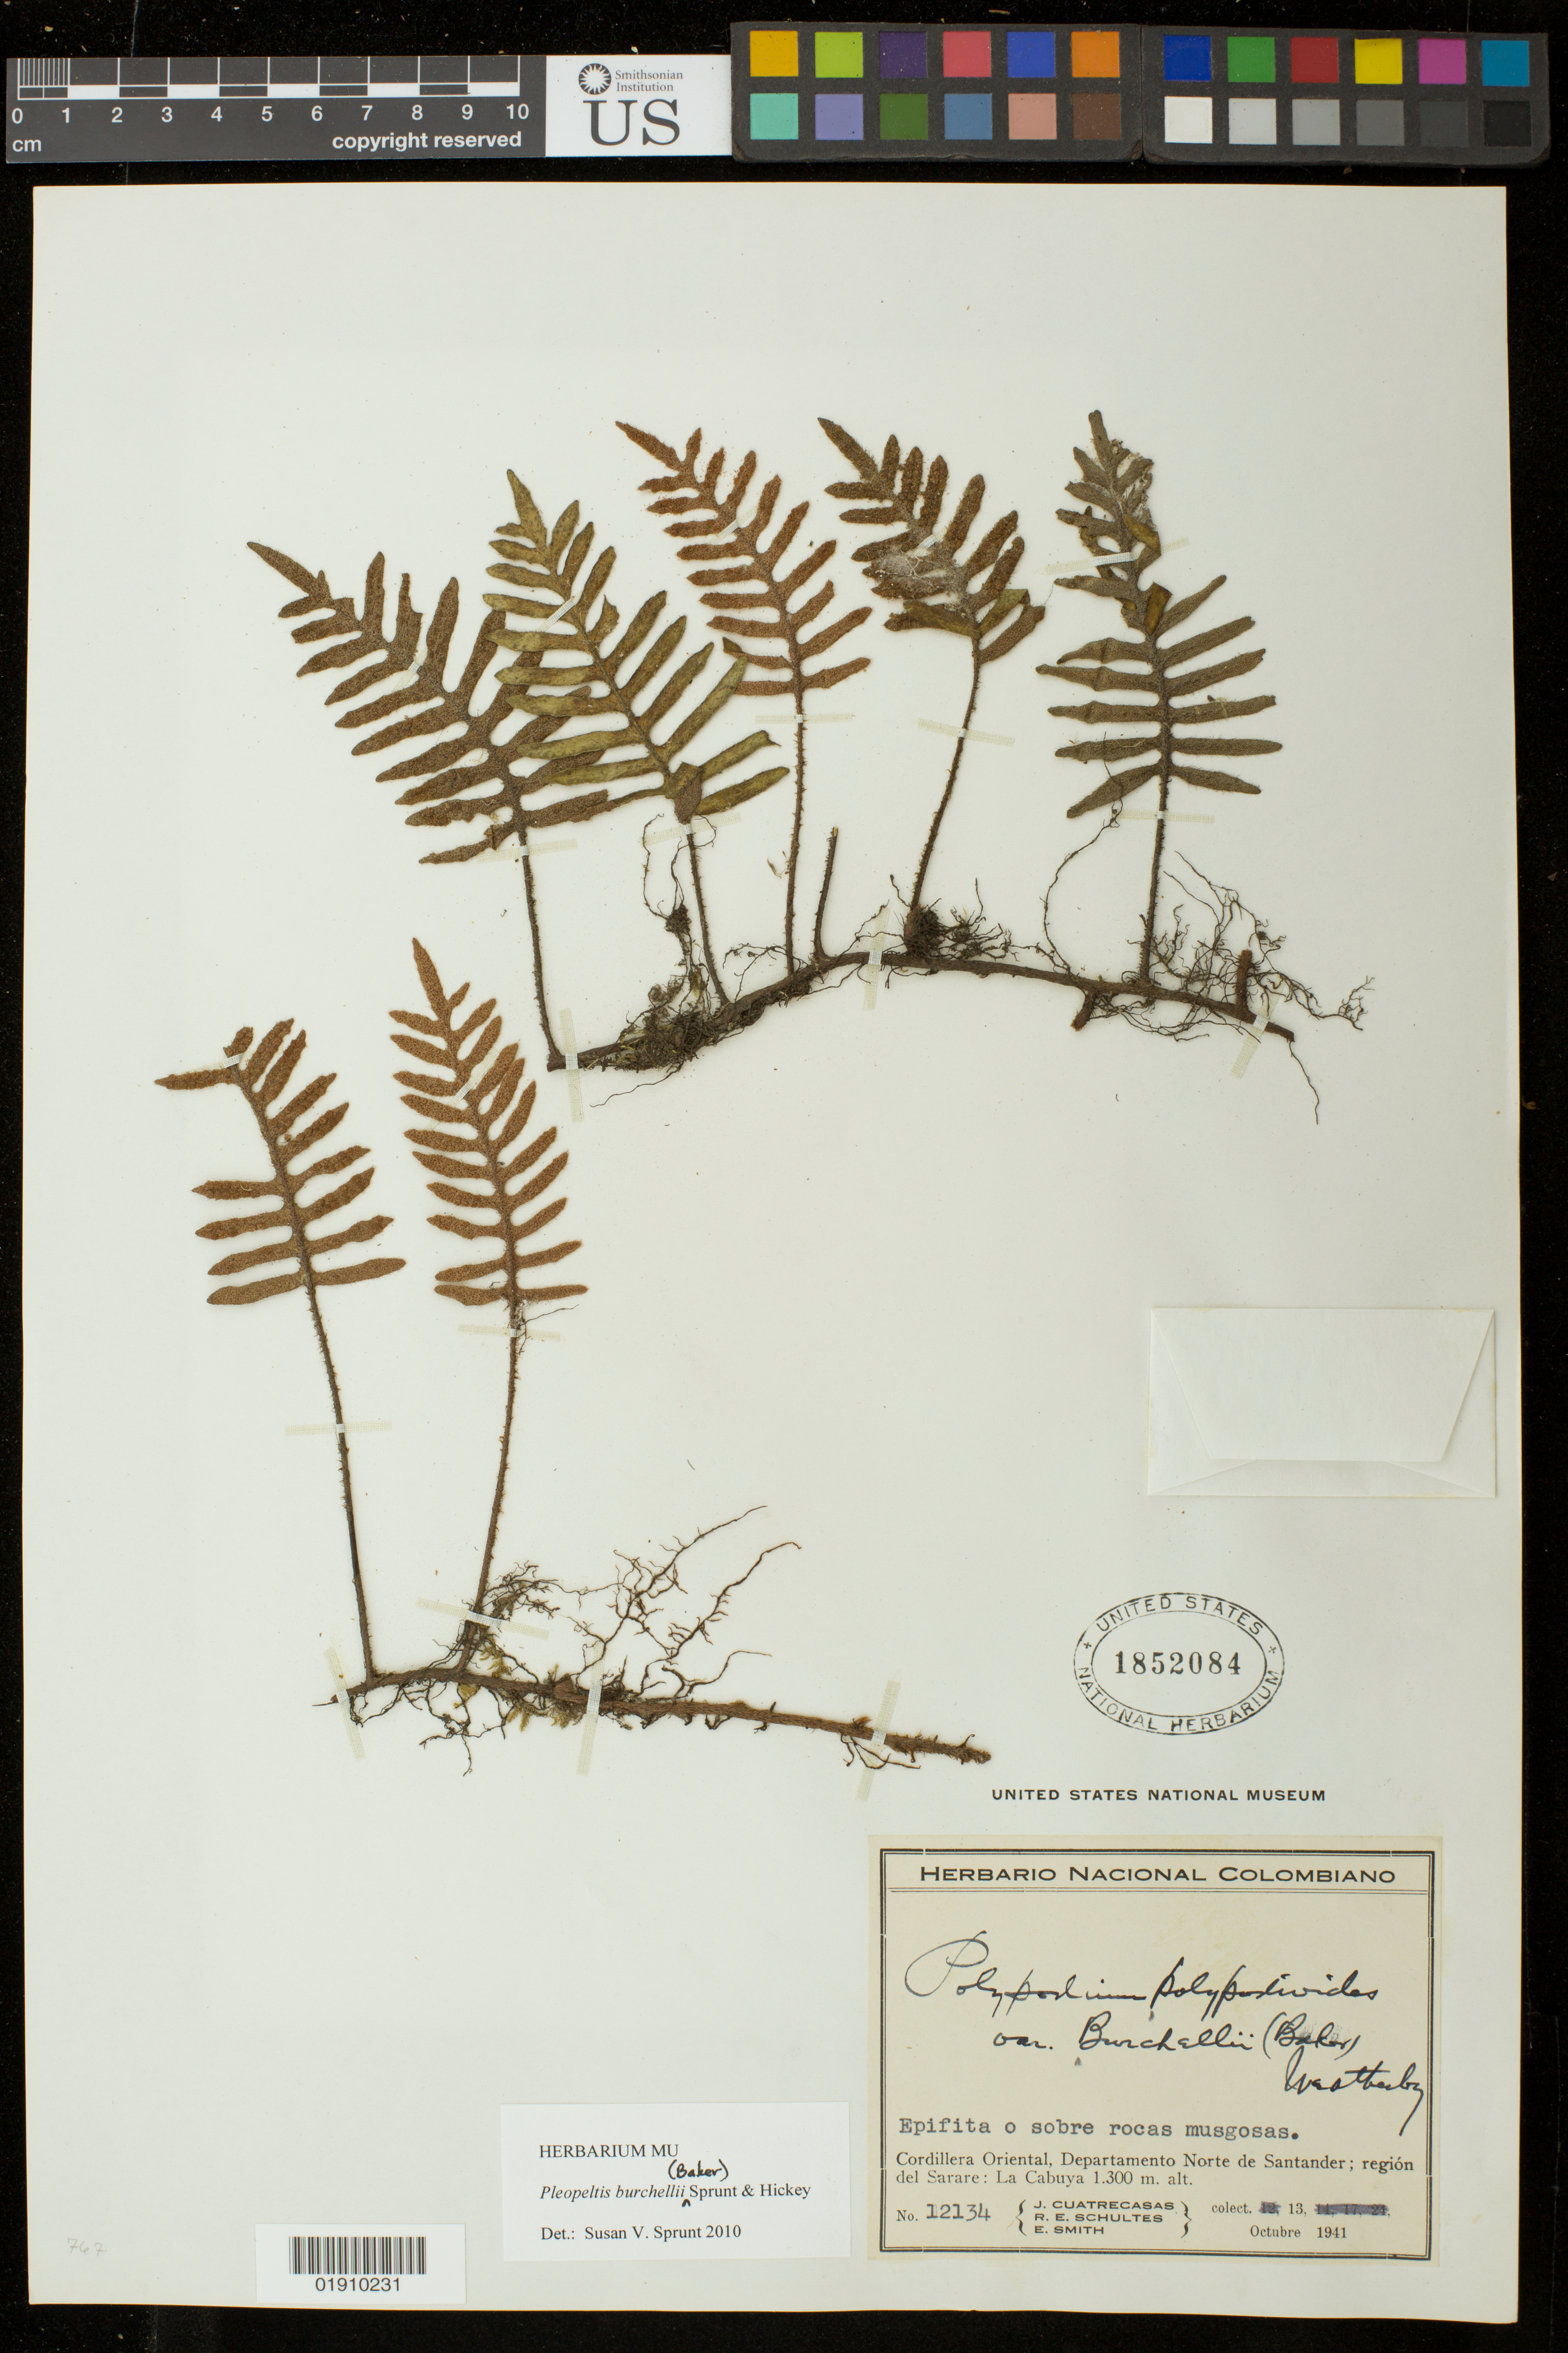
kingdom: Plantae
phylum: Tracheophyta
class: Polypodiopsida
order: Polypodiales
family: Polypodiaceae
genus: Pleopeltis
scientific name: Pleopeltis burchellii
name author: (Baker) Sprunt & Hickey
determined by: Sprunt, S. V.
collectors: J. Cuatrecasas, R. E. Schultes & C. E. Smith Jr.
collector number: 12134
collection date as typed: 13 Octubre 1941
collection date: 1941-10-13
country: Colombia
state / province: Norte de Santander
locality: Cordillera Oriental, Departamento Norte de Santander; region del Sarare: La Cabuya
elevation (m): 1300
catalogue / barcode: US 1852084